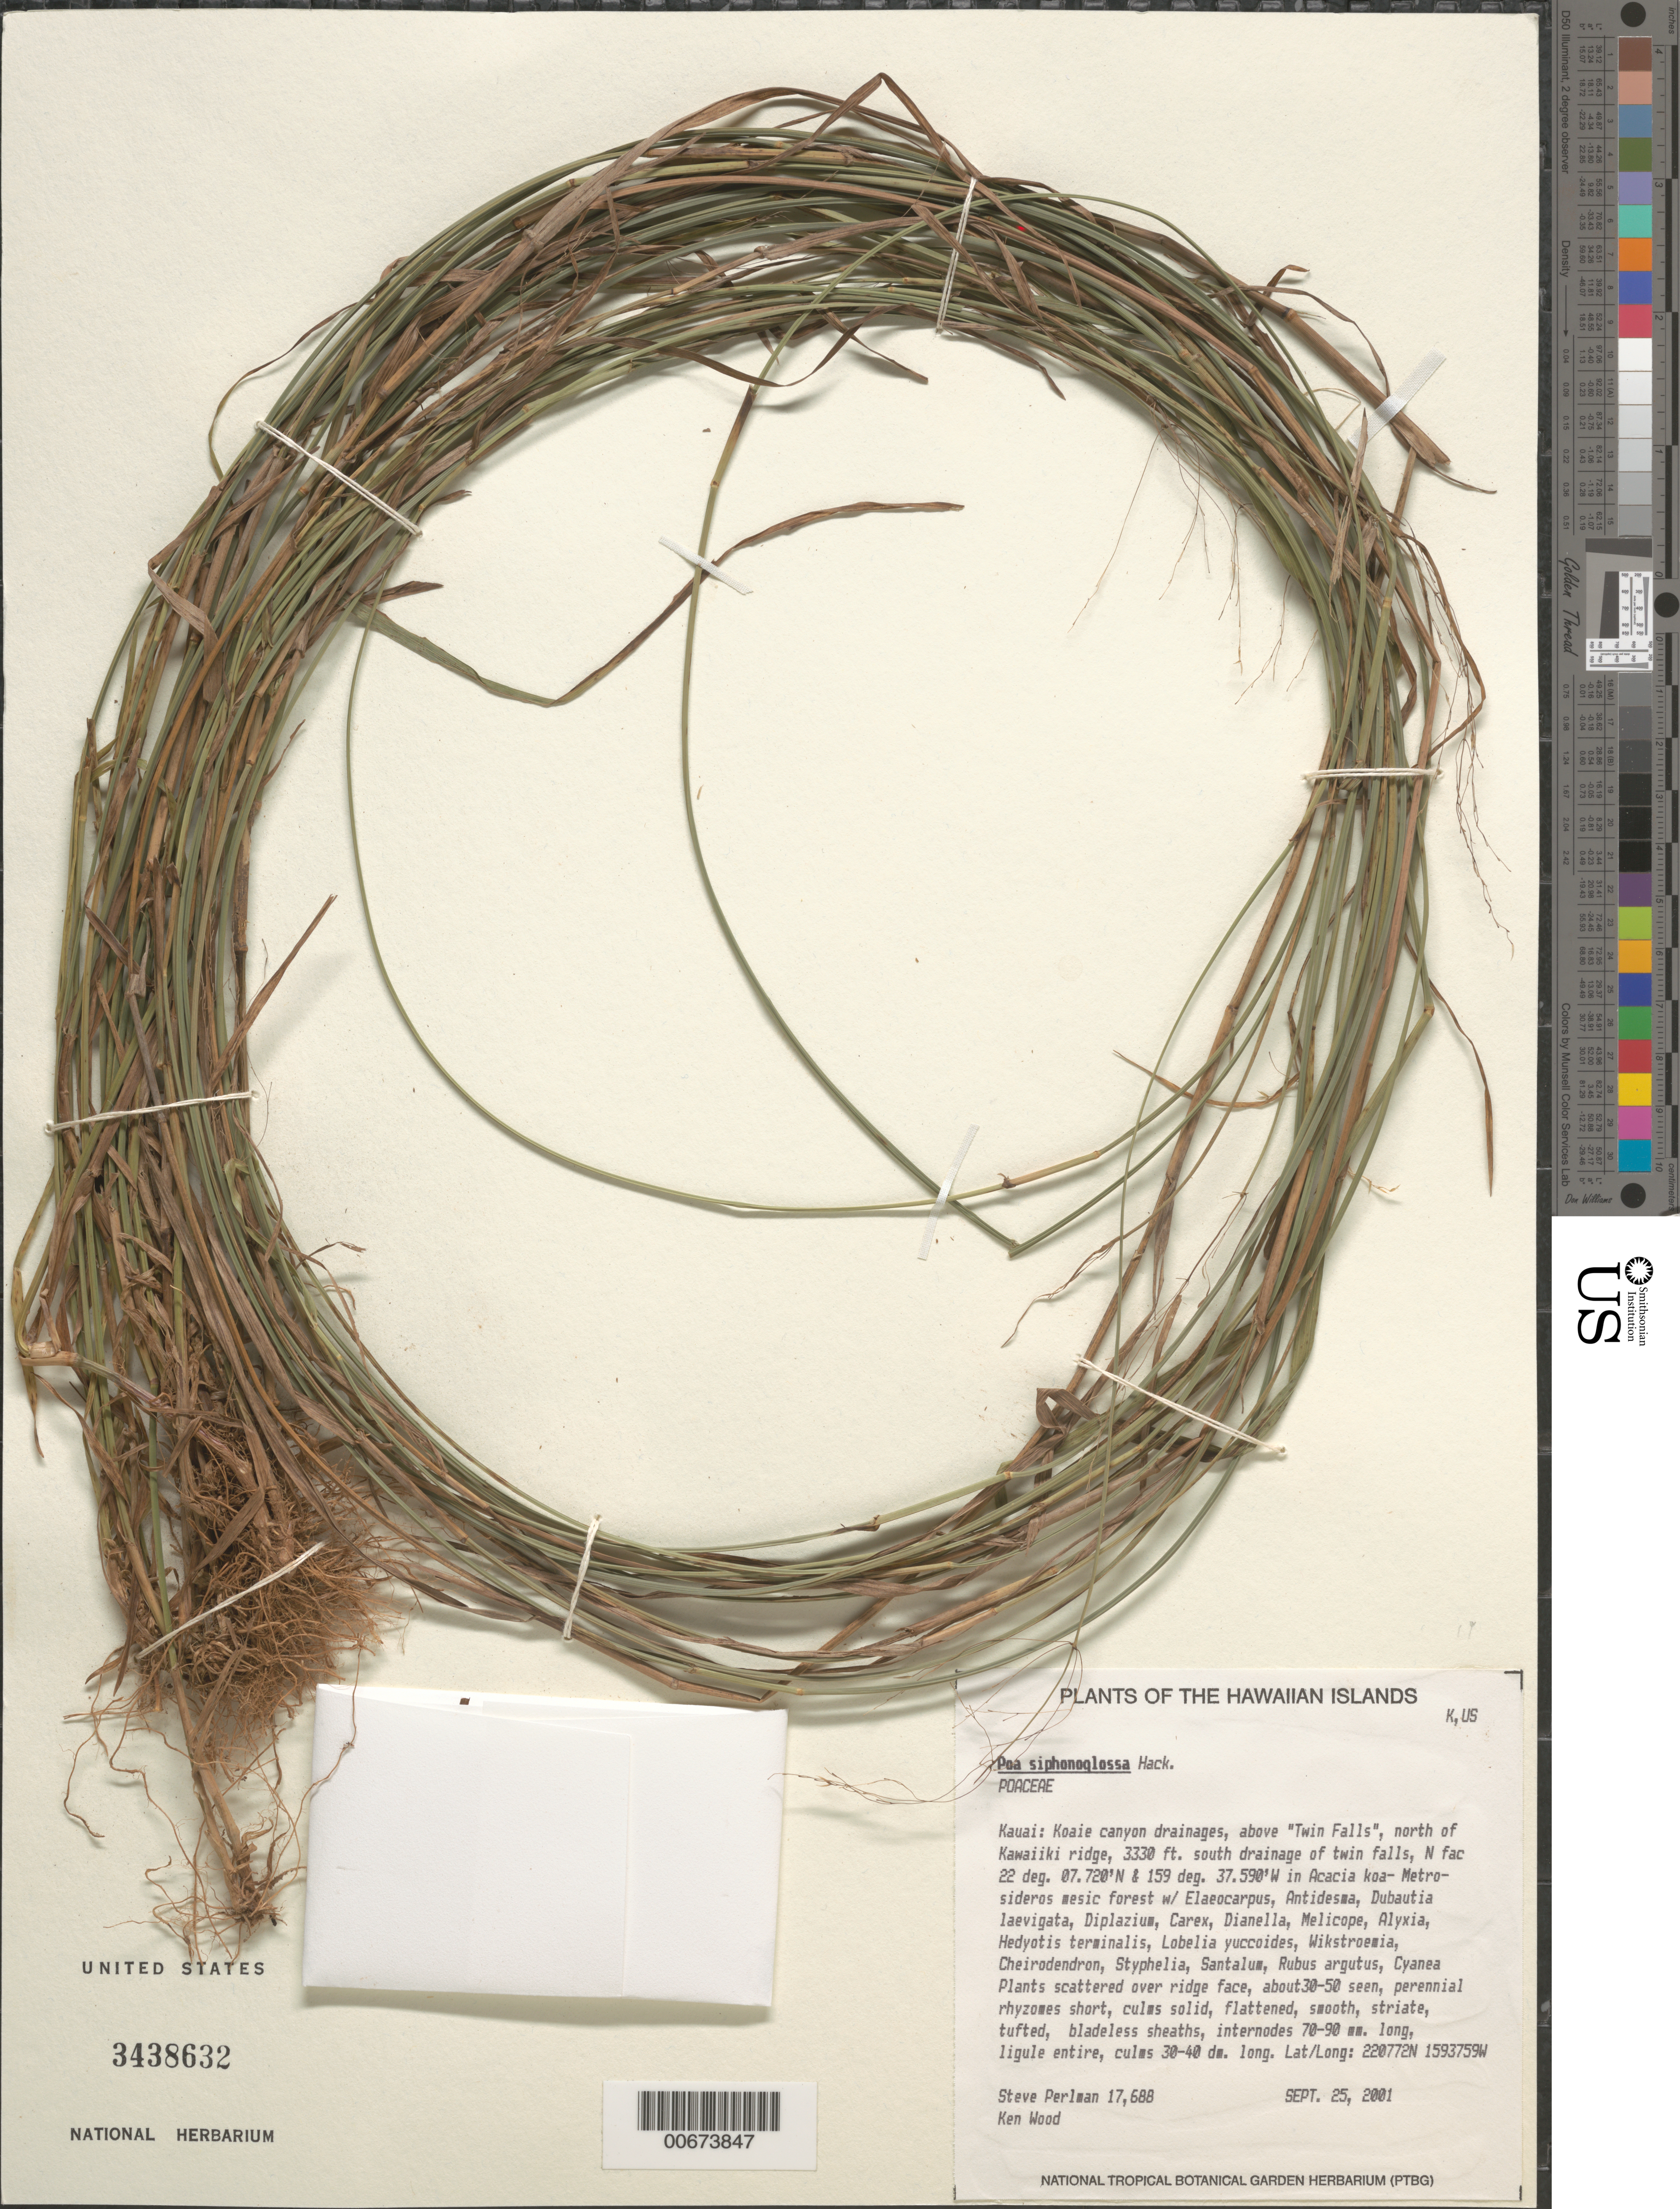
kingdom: Plantae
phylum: Tracheophyta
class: Liliopsida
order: Poales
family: Poaceae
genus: Poa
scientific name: Poa siphonoglossa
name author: Hack.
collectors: S. P. Perlman & K. Wood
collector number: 17688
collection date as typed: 25 Sep 2001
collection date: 2001-09-25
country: United States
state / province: Hawaii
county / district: Kaui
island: Kaua'i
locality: Koaie canyon drainages, above "Twin Falls", north of Kawaiiki ridge, south drainage of twin falls, N facing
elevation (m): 1015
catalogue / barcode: US 3438632